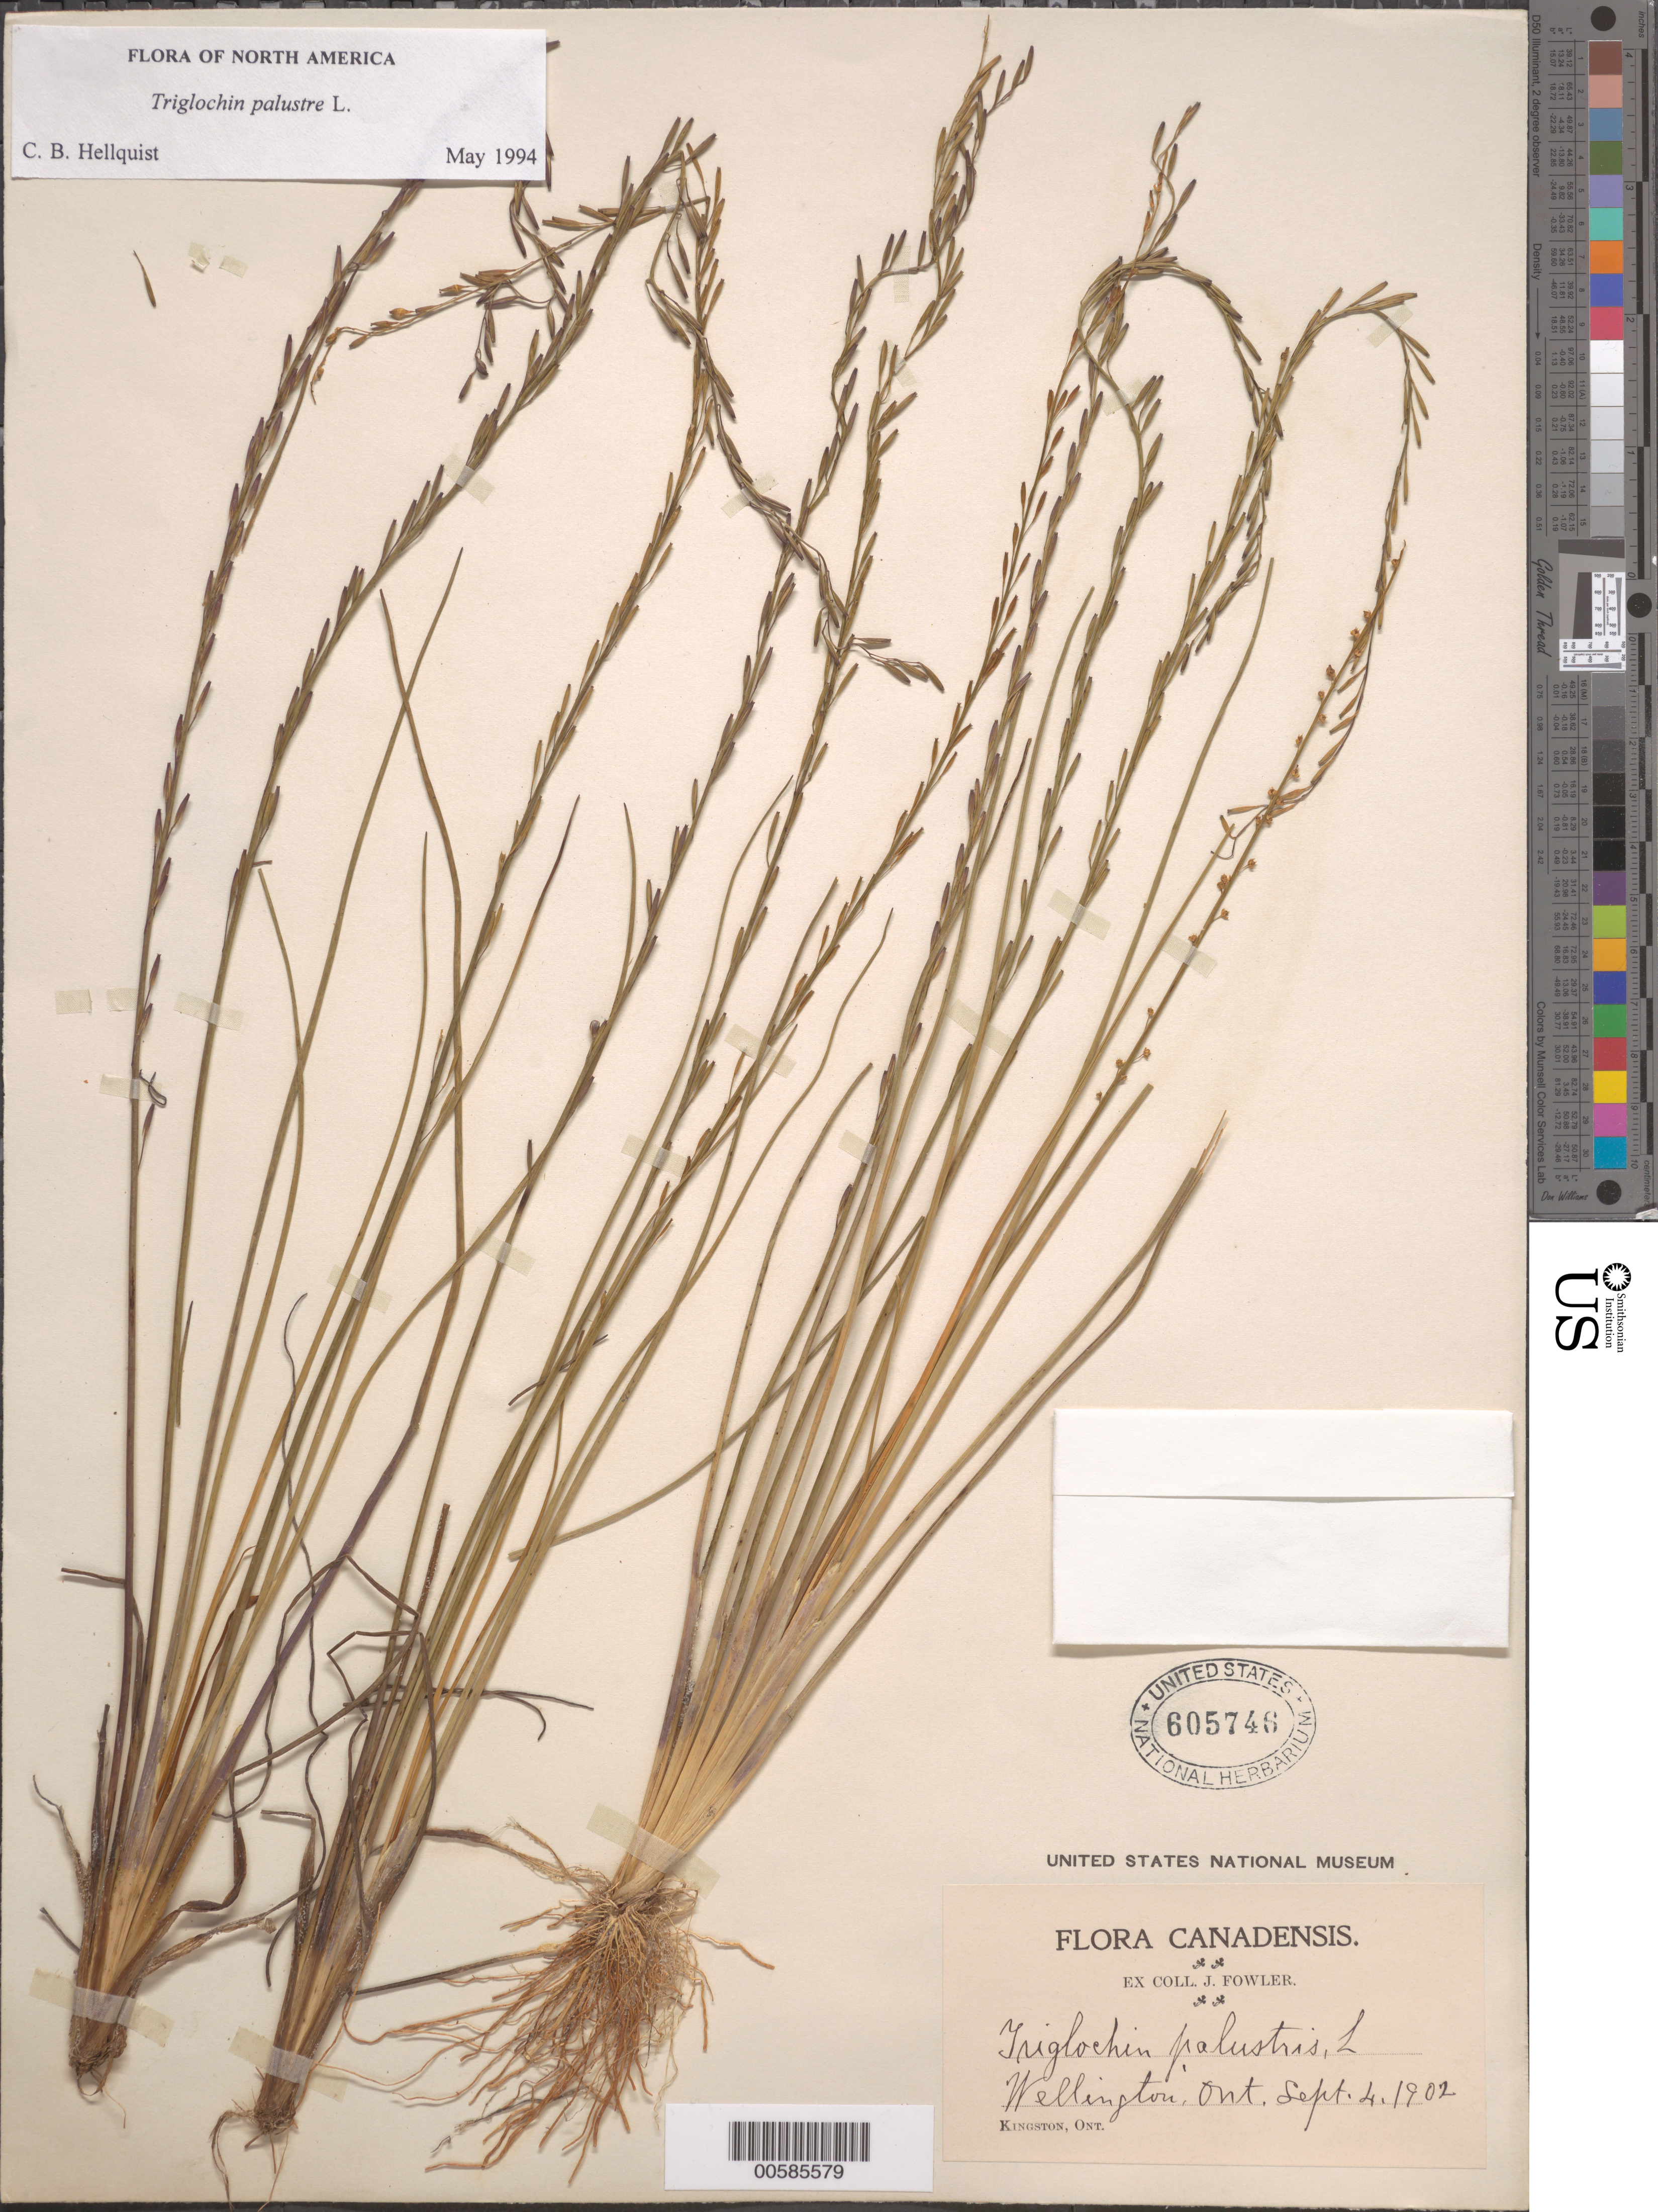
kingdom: Plantae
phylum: Tracheophyta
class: Liliopsida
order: Alismatales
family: Juncaginaceae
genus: Triglochin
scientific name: Triglochin palustris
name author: L.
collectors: J. P. Fowler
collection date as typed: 04 Sep 1902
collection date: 1902-09-04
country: Canada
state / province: Ontario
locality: Wellington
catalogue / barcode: US 605746